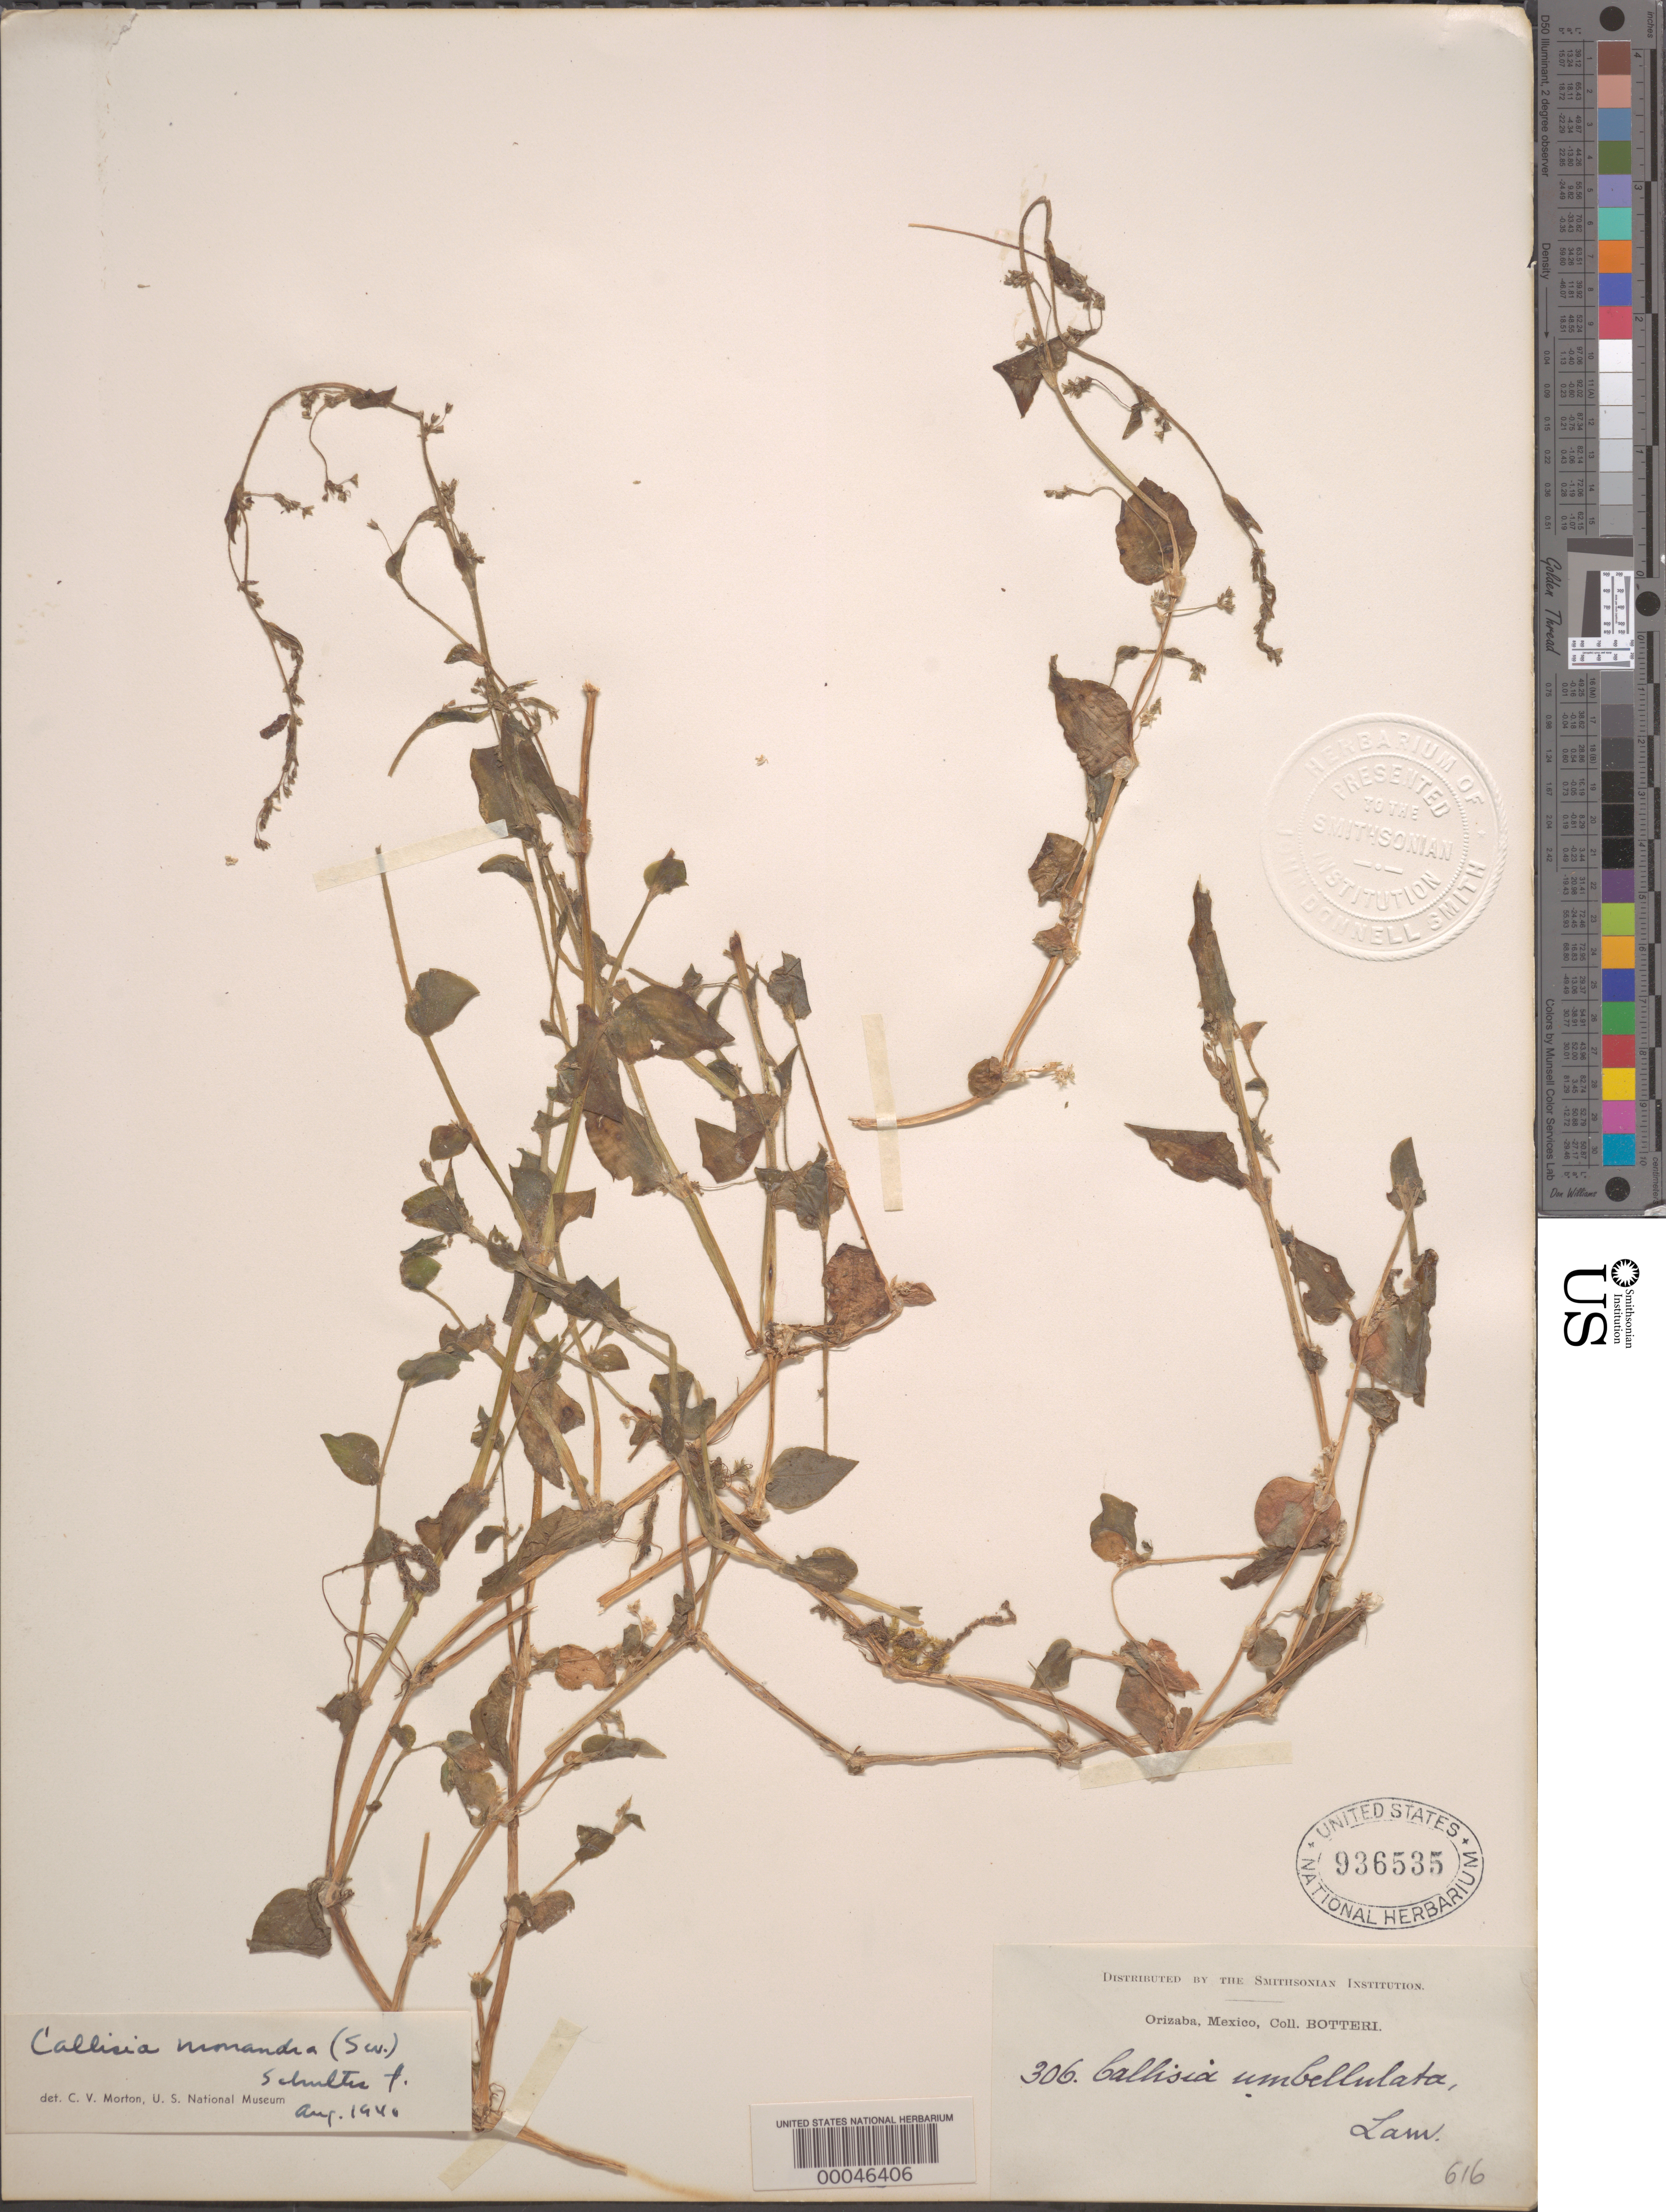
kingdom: Plantae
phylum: Tracheophyta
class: Liliopsida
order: Commelinales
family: Commelinaceae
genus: Callisia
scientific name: Callisia monandra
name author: (Sw.) Schult. & Schult. f.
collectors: -. Botteri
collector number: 306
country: Mexico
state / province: Veracruz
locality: Mt. Orizaba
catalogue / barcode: US 936535